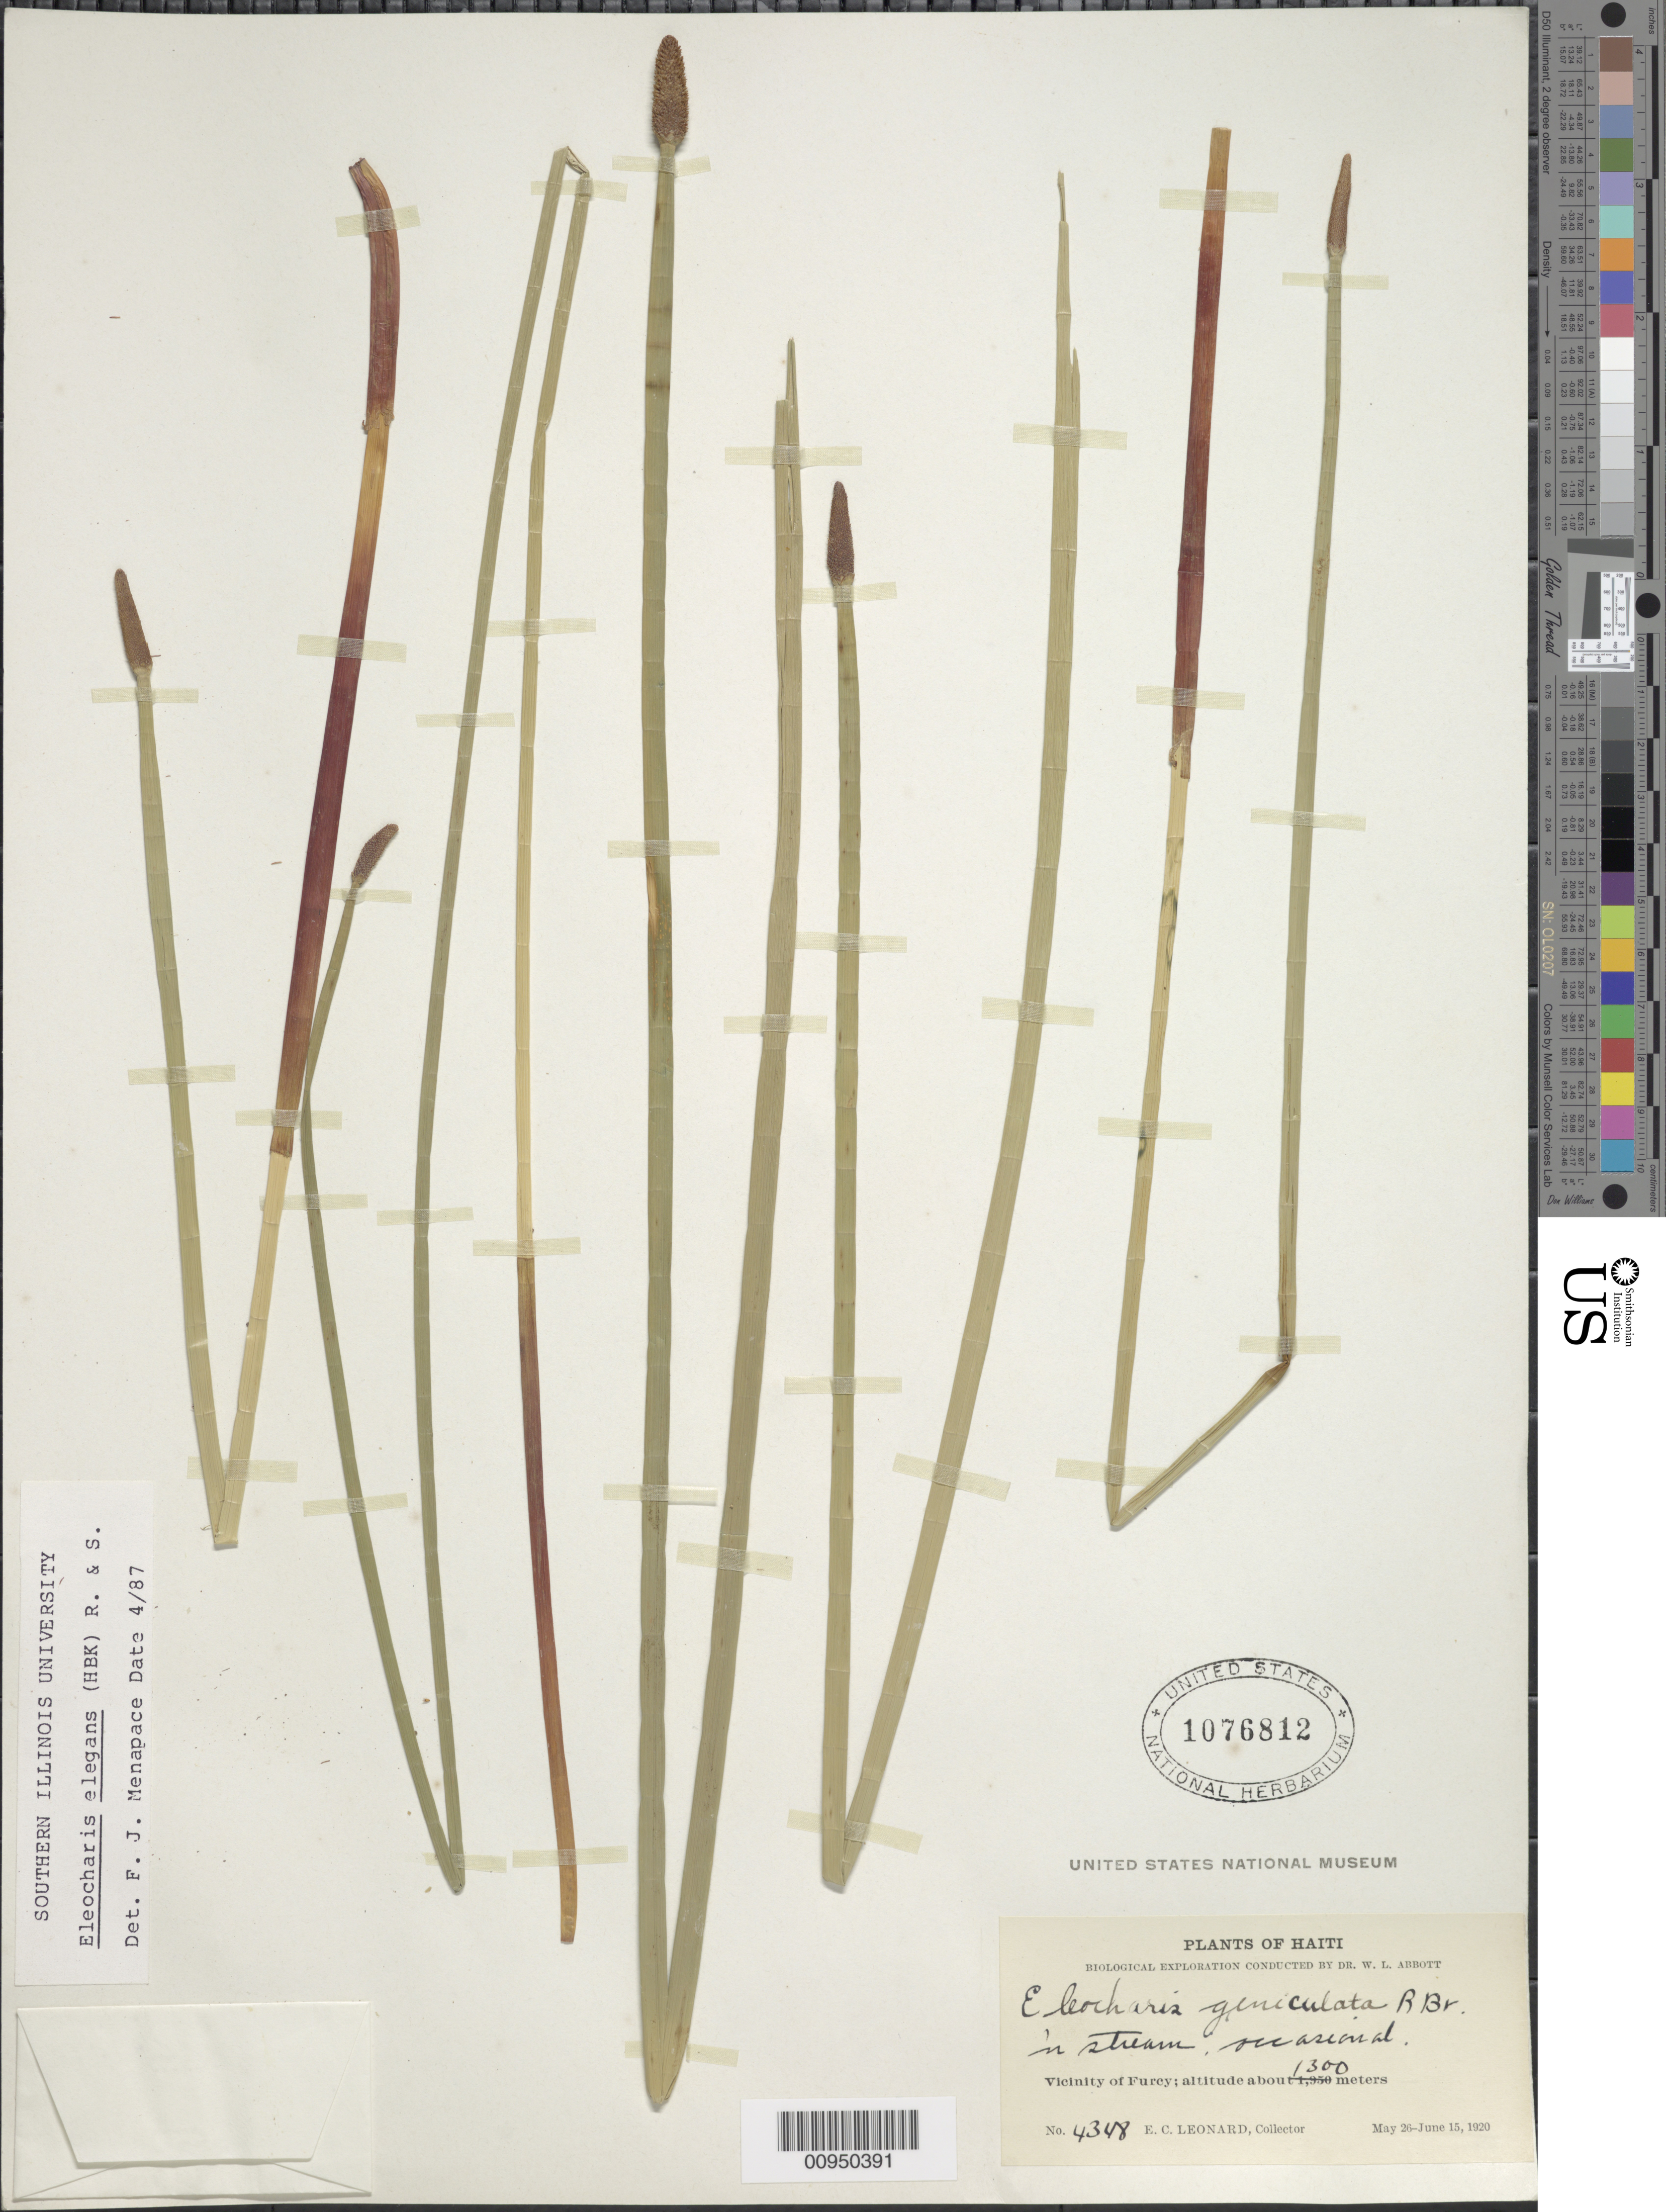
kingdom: Plantae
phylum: Tracheophyta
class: Liliopsida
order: Poales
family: Cyperaceae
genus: Eleocharis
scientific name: Eleocharis elegans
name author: (Kunth) Roem. & Schult.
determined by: Menapace, F. J.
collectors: E. C. Leonard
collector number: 4348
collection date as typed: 26 May 1920 to 11 Jun 1920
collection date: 1920-05-26/1920-06-11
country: Haiti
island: Hispaniola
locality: Vicinity of Furcy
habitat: In stream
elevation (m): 1300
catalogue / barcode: US 1076812